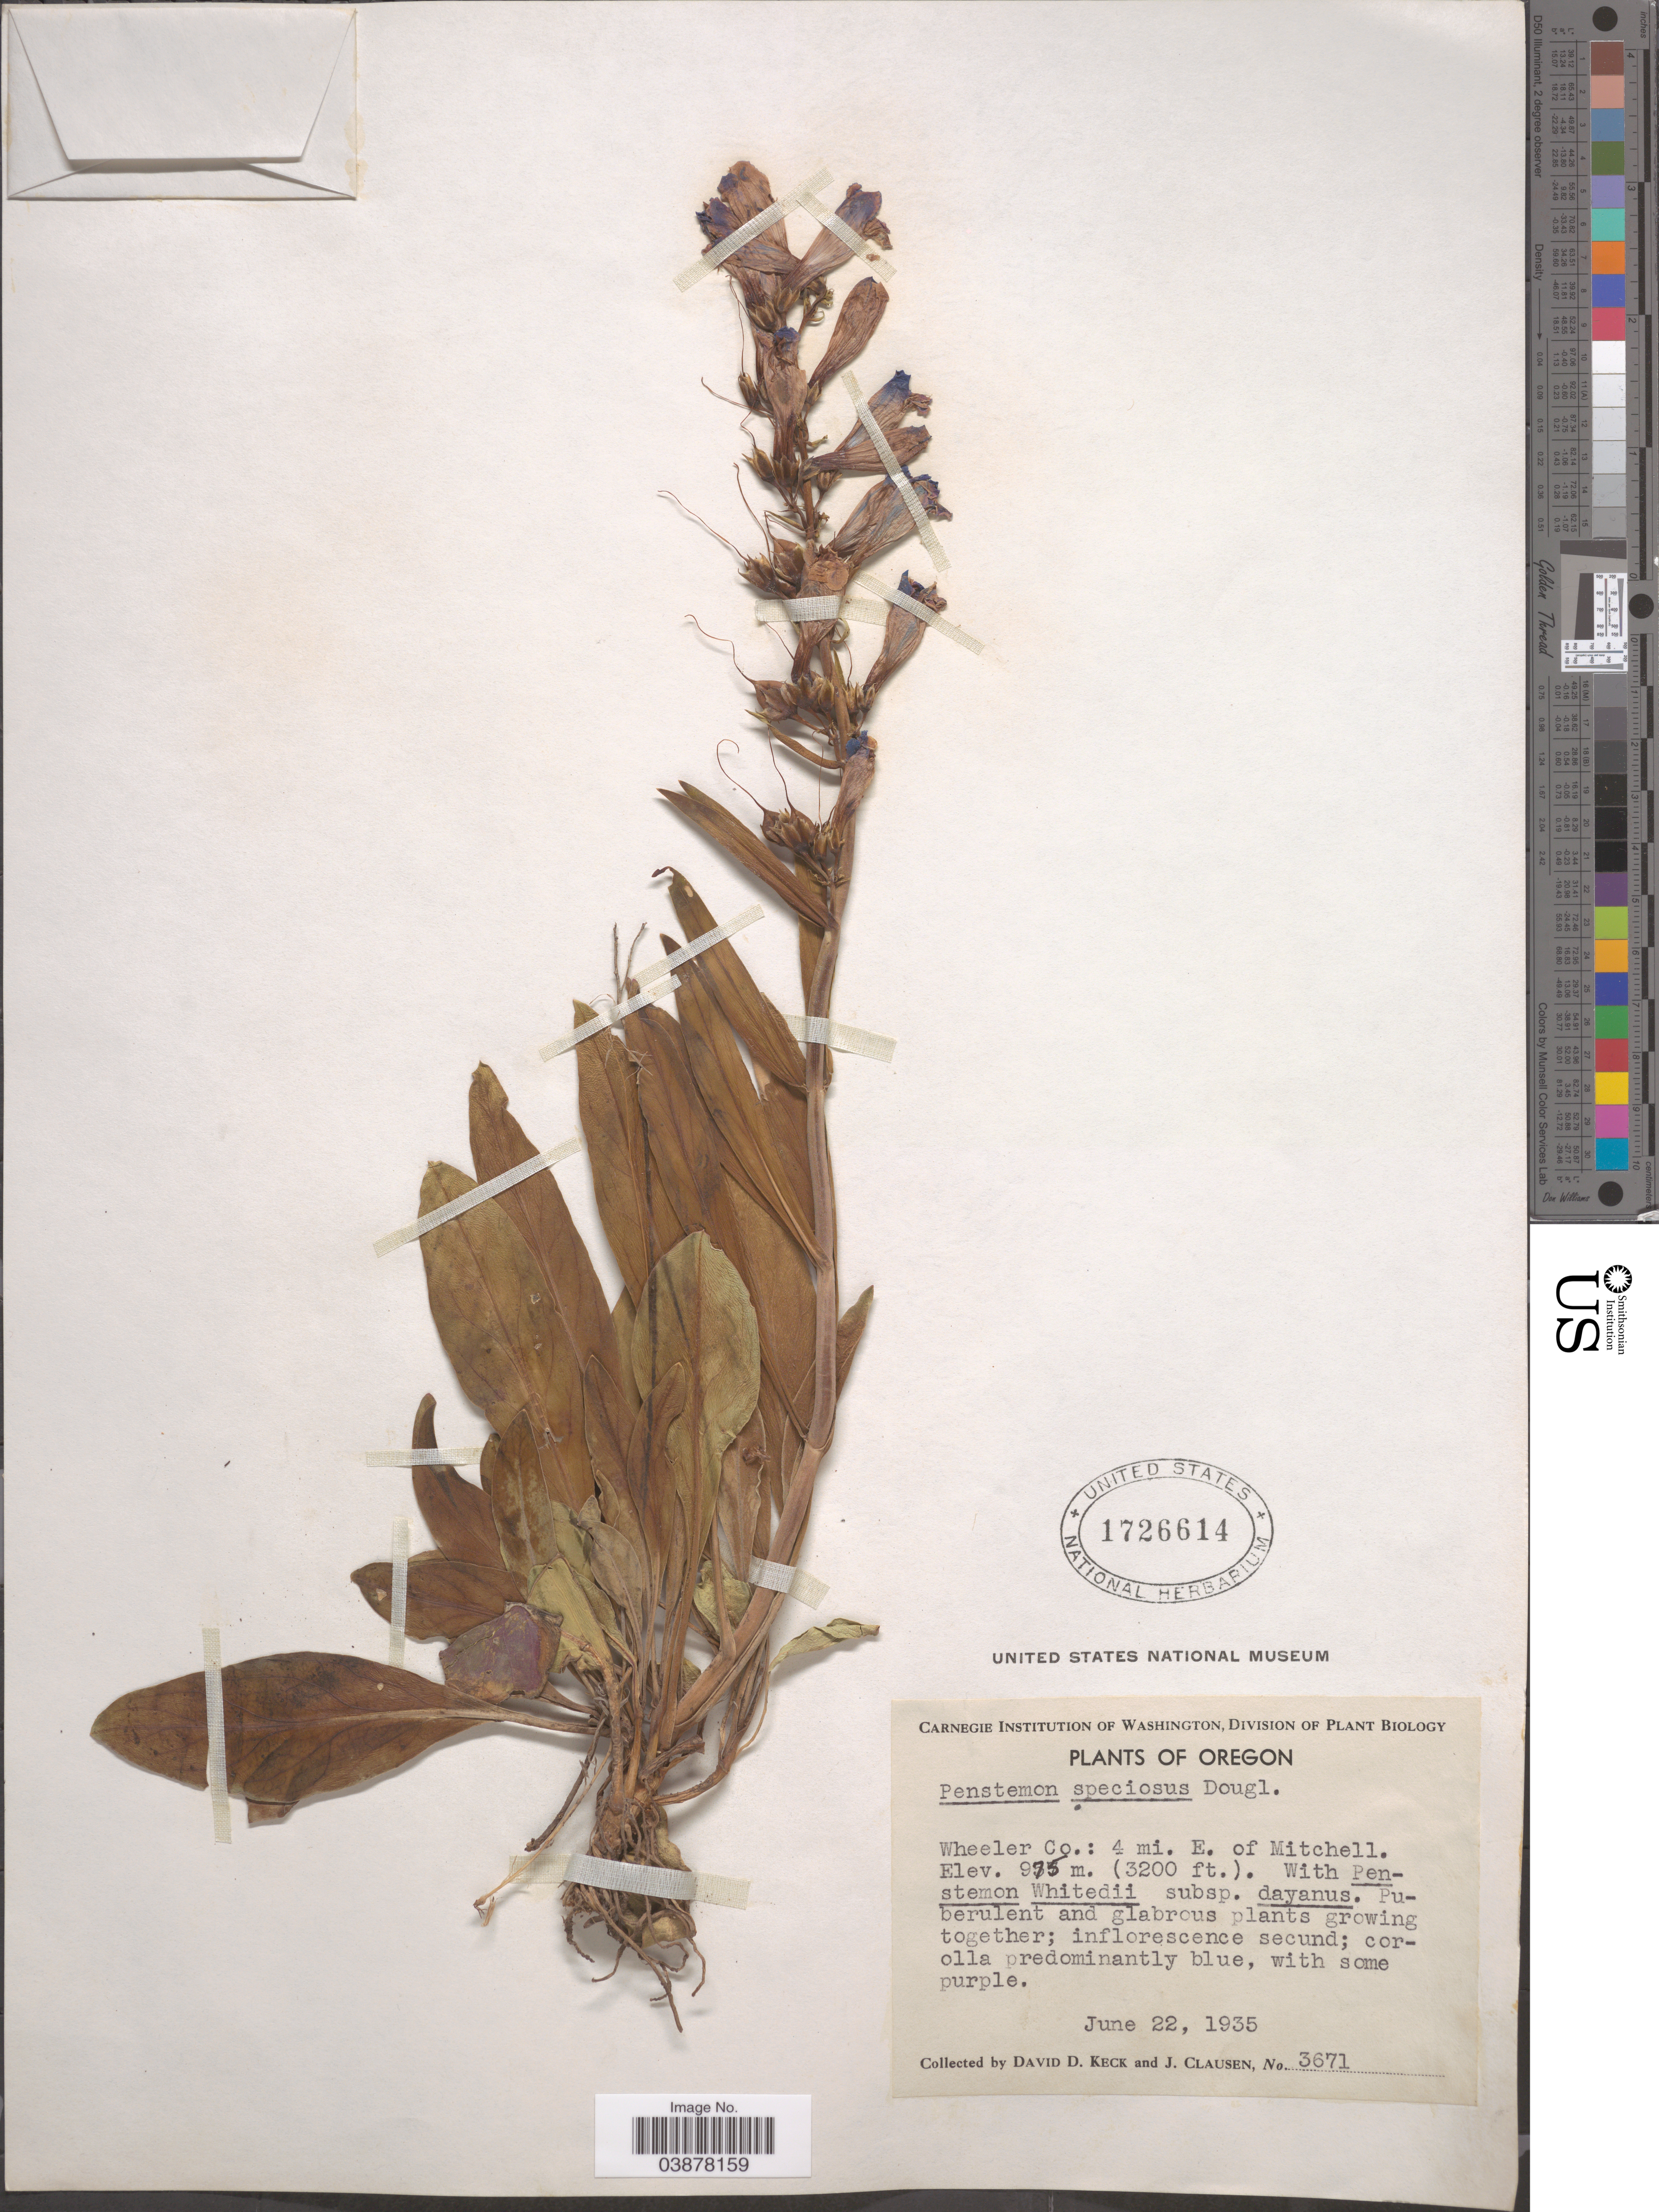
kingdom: Plantae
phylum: Tracheophyta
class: Magnoliopsida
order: Lamiales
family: Plantaginaceae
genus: Penstemon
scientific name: Penstemon speciosus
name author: Douglas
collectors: D. D. Keck & J. Clausen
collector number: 3671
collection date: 1935-06-22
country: United States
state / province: Oregon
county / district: Wheeler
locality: Wheeler Co.: 4 mi. E. of Mitchell.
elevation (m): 975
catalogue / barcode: US 1726614